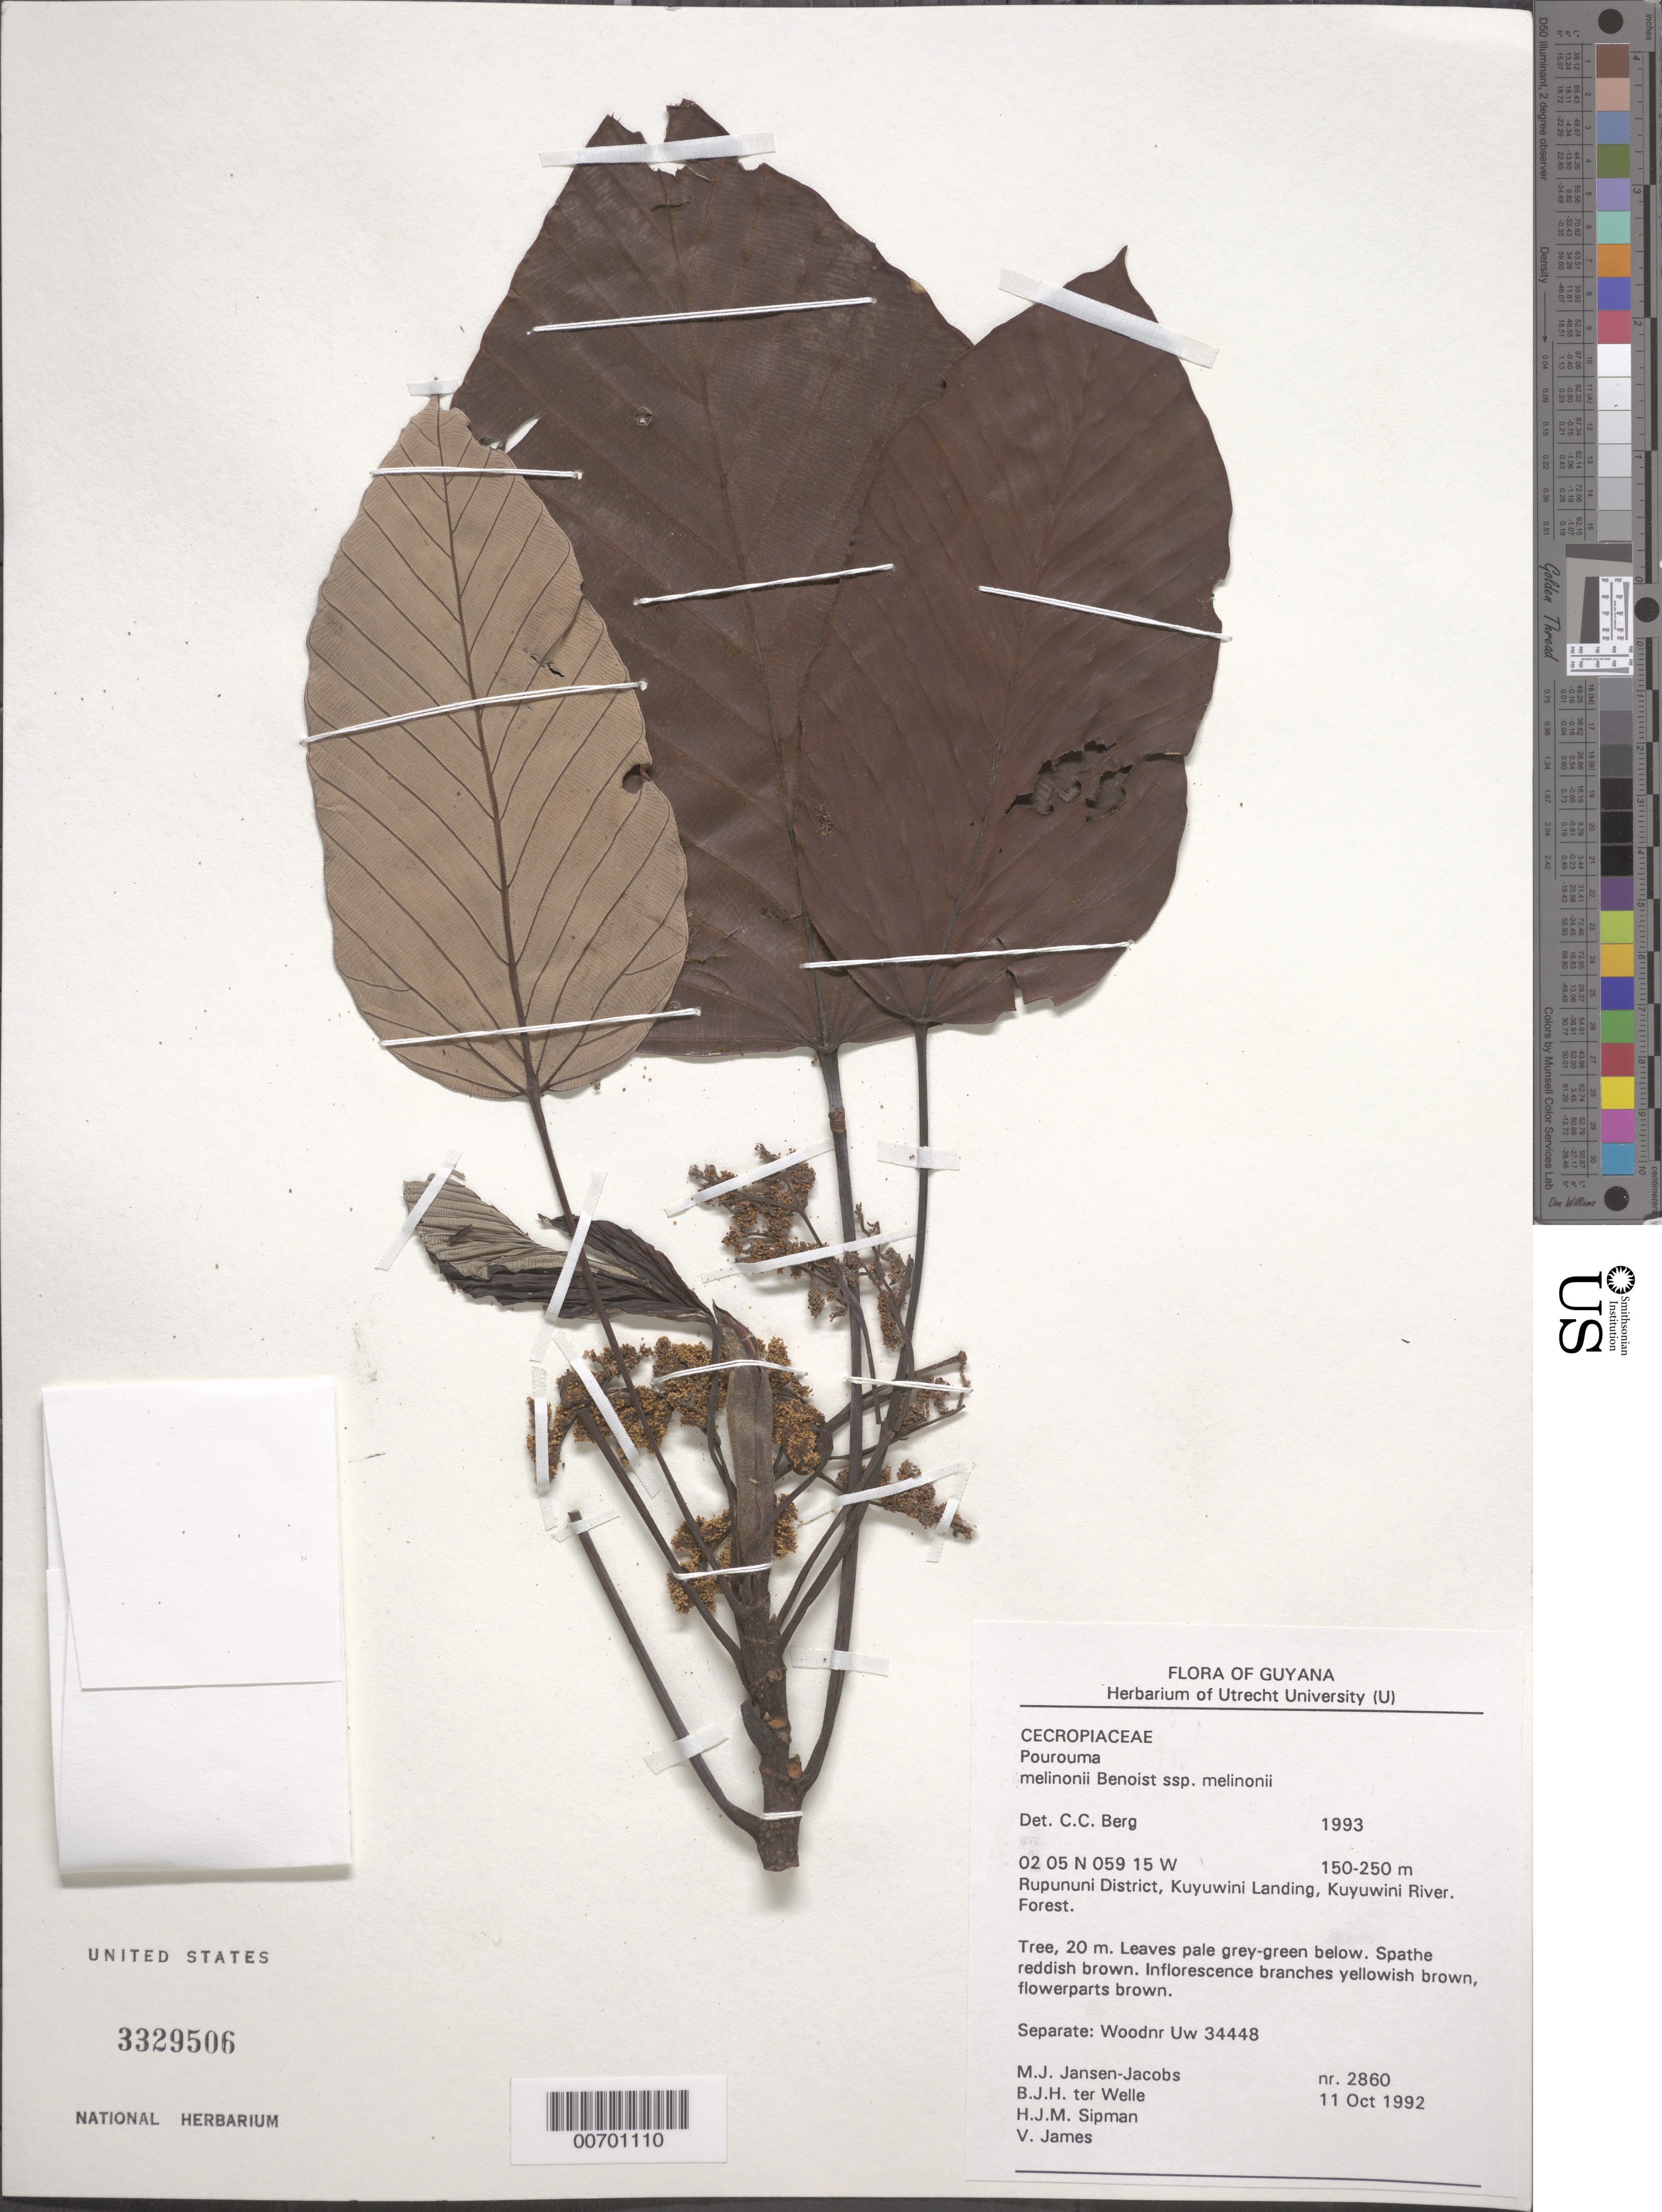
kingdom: Plantae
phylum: Tracheophyta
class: Magnoliopsida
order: Rosales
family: Urticaceae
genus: Pourouma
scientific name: Pourouma melinonii subsp. melinonii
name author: Benoist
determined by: Berg, C. C.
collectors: M. J. Jansen-Jacobs, B. Welle, H. J. M. Sipman & V. James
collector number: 2860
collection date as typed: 11-Oct-92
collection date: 1992-10-11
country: Guyana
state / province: U. Takutu-U. Essequibo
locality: Kuyuwini Landing, Kuyuwini River, Rupununi District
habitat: Forest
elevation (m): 150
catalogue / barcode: US 3329506